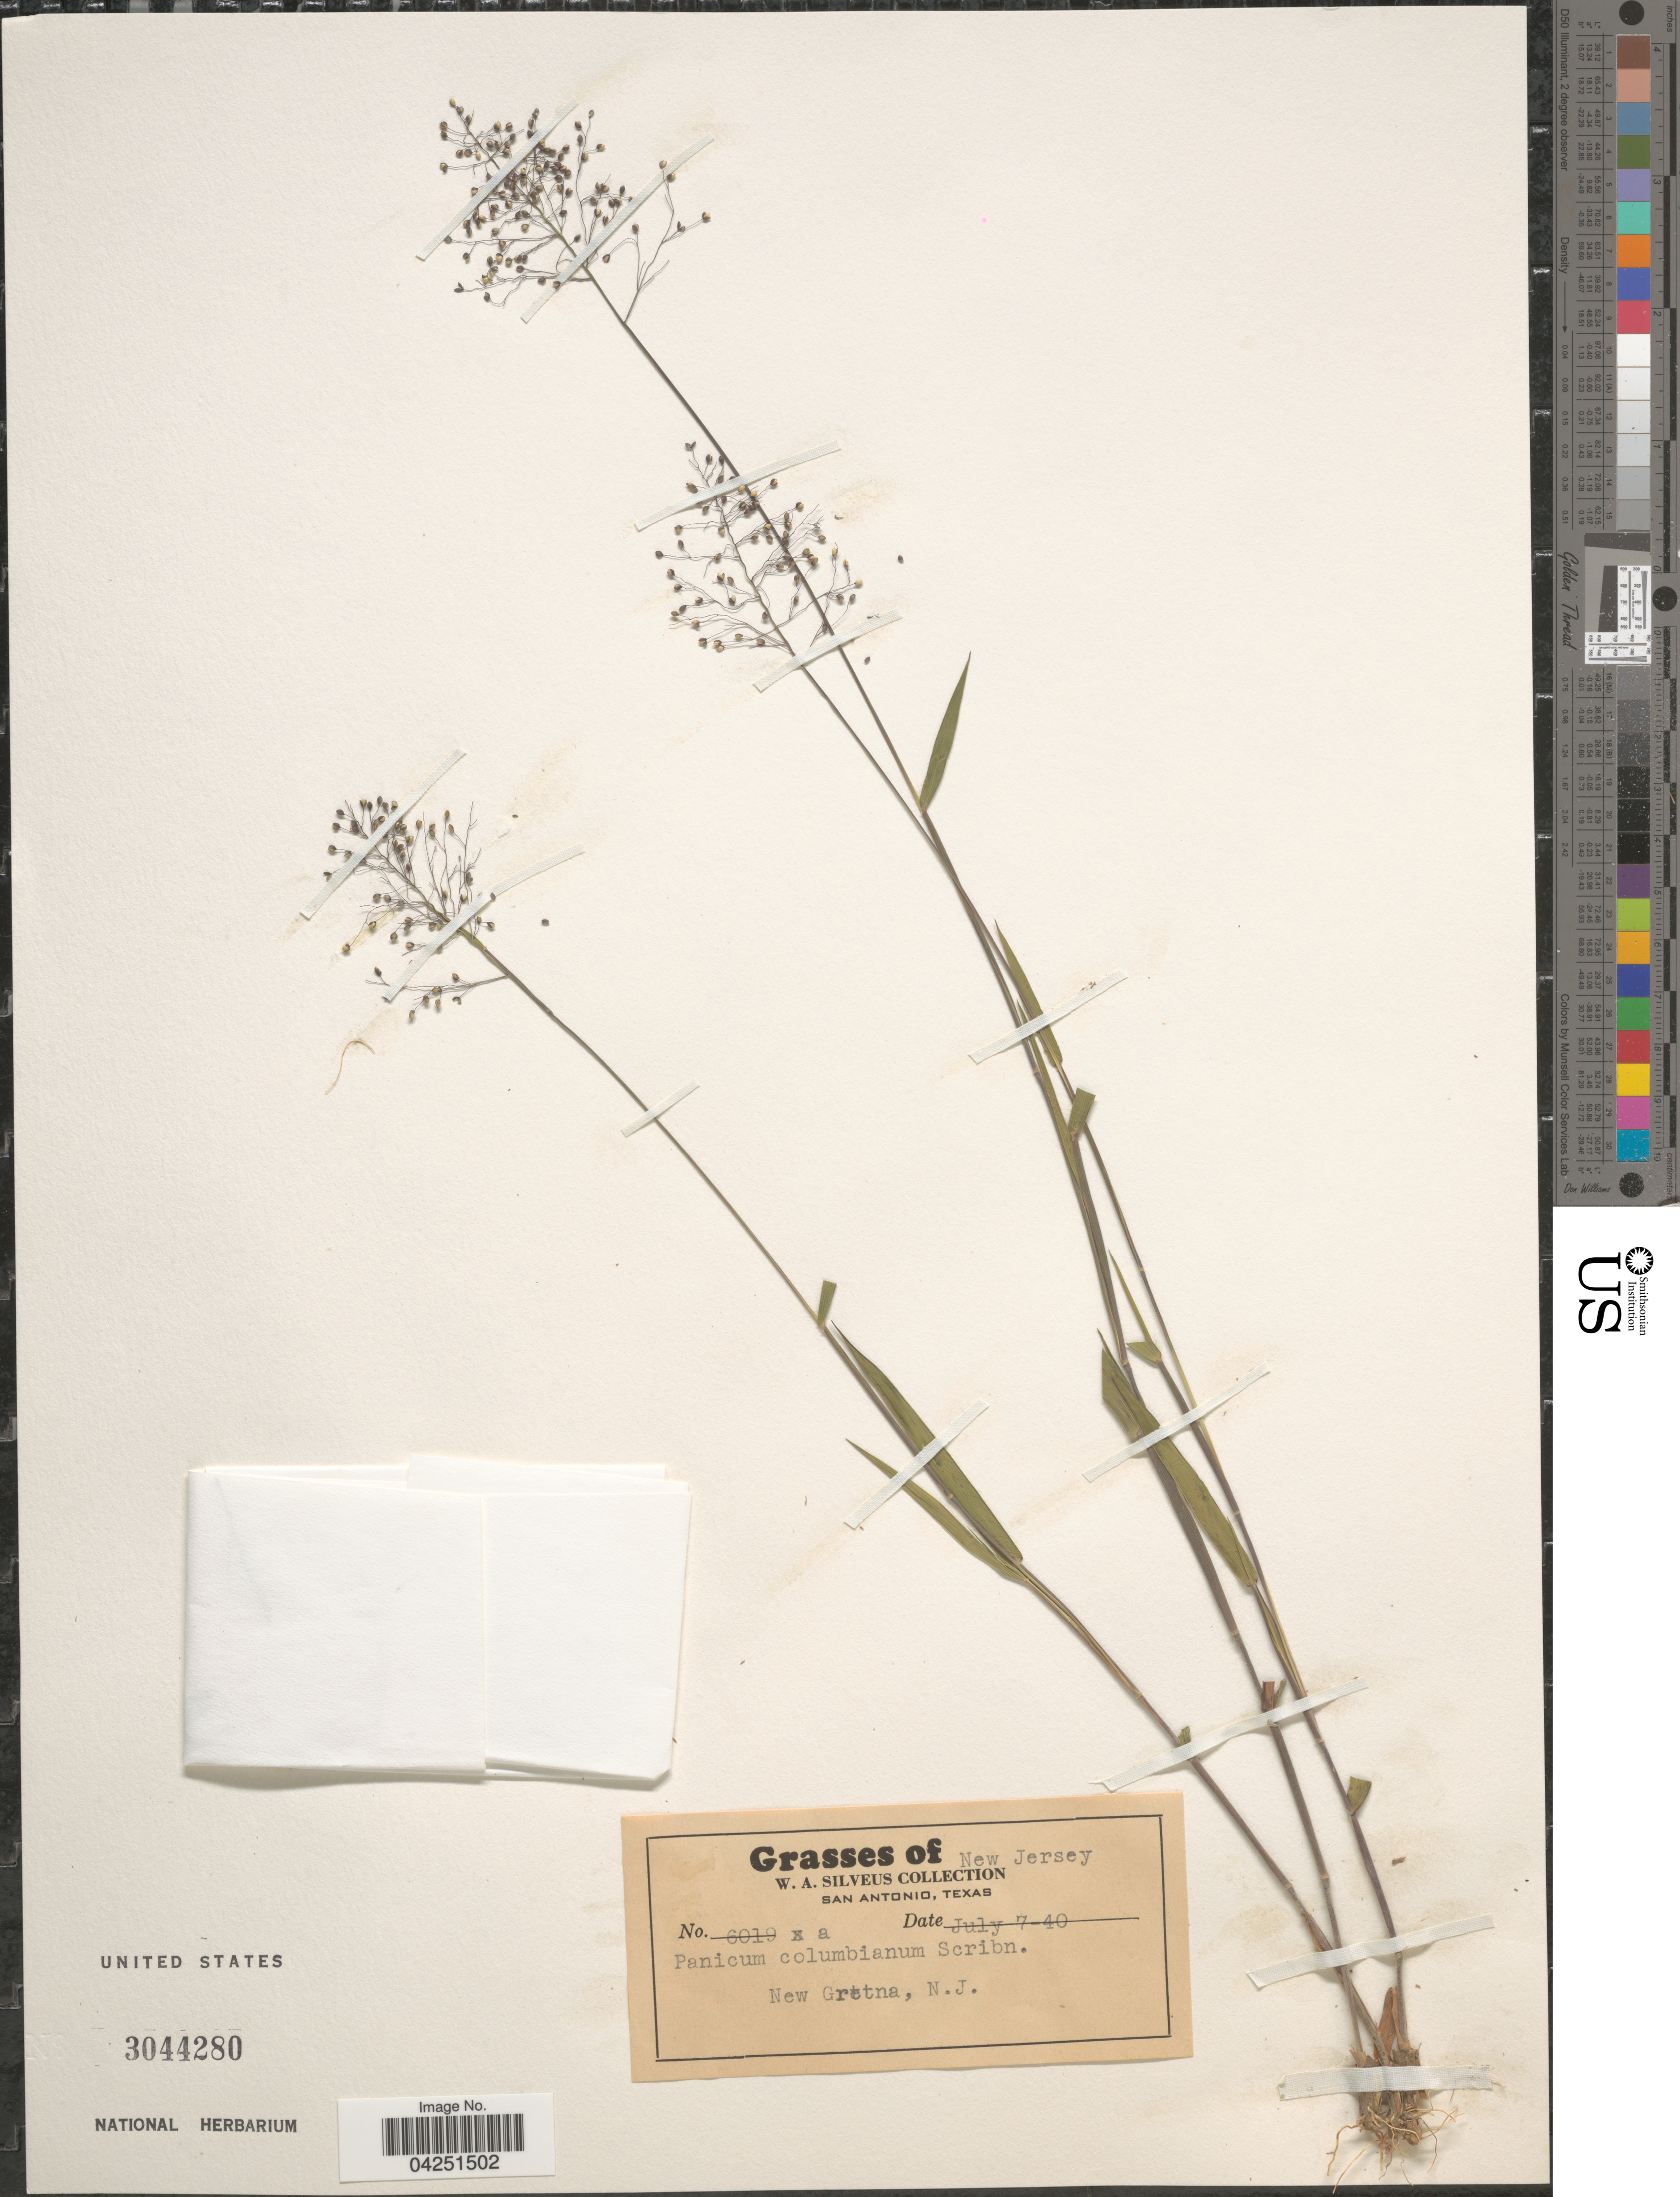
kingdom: Plantae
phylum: Tracheophyta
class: Liliopsida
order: Poales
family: Poaceae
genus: Dichanthelium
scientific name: Dichanthelium acuminatum var. acuminatum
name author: (Sw.) Gould & C.A. Clark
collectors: W. Silveus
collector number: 6019a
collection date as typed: Transcribed d/m/y: 7/7/40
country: United States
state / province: New Jersey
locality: New Gretna.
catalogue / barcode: US 3044280